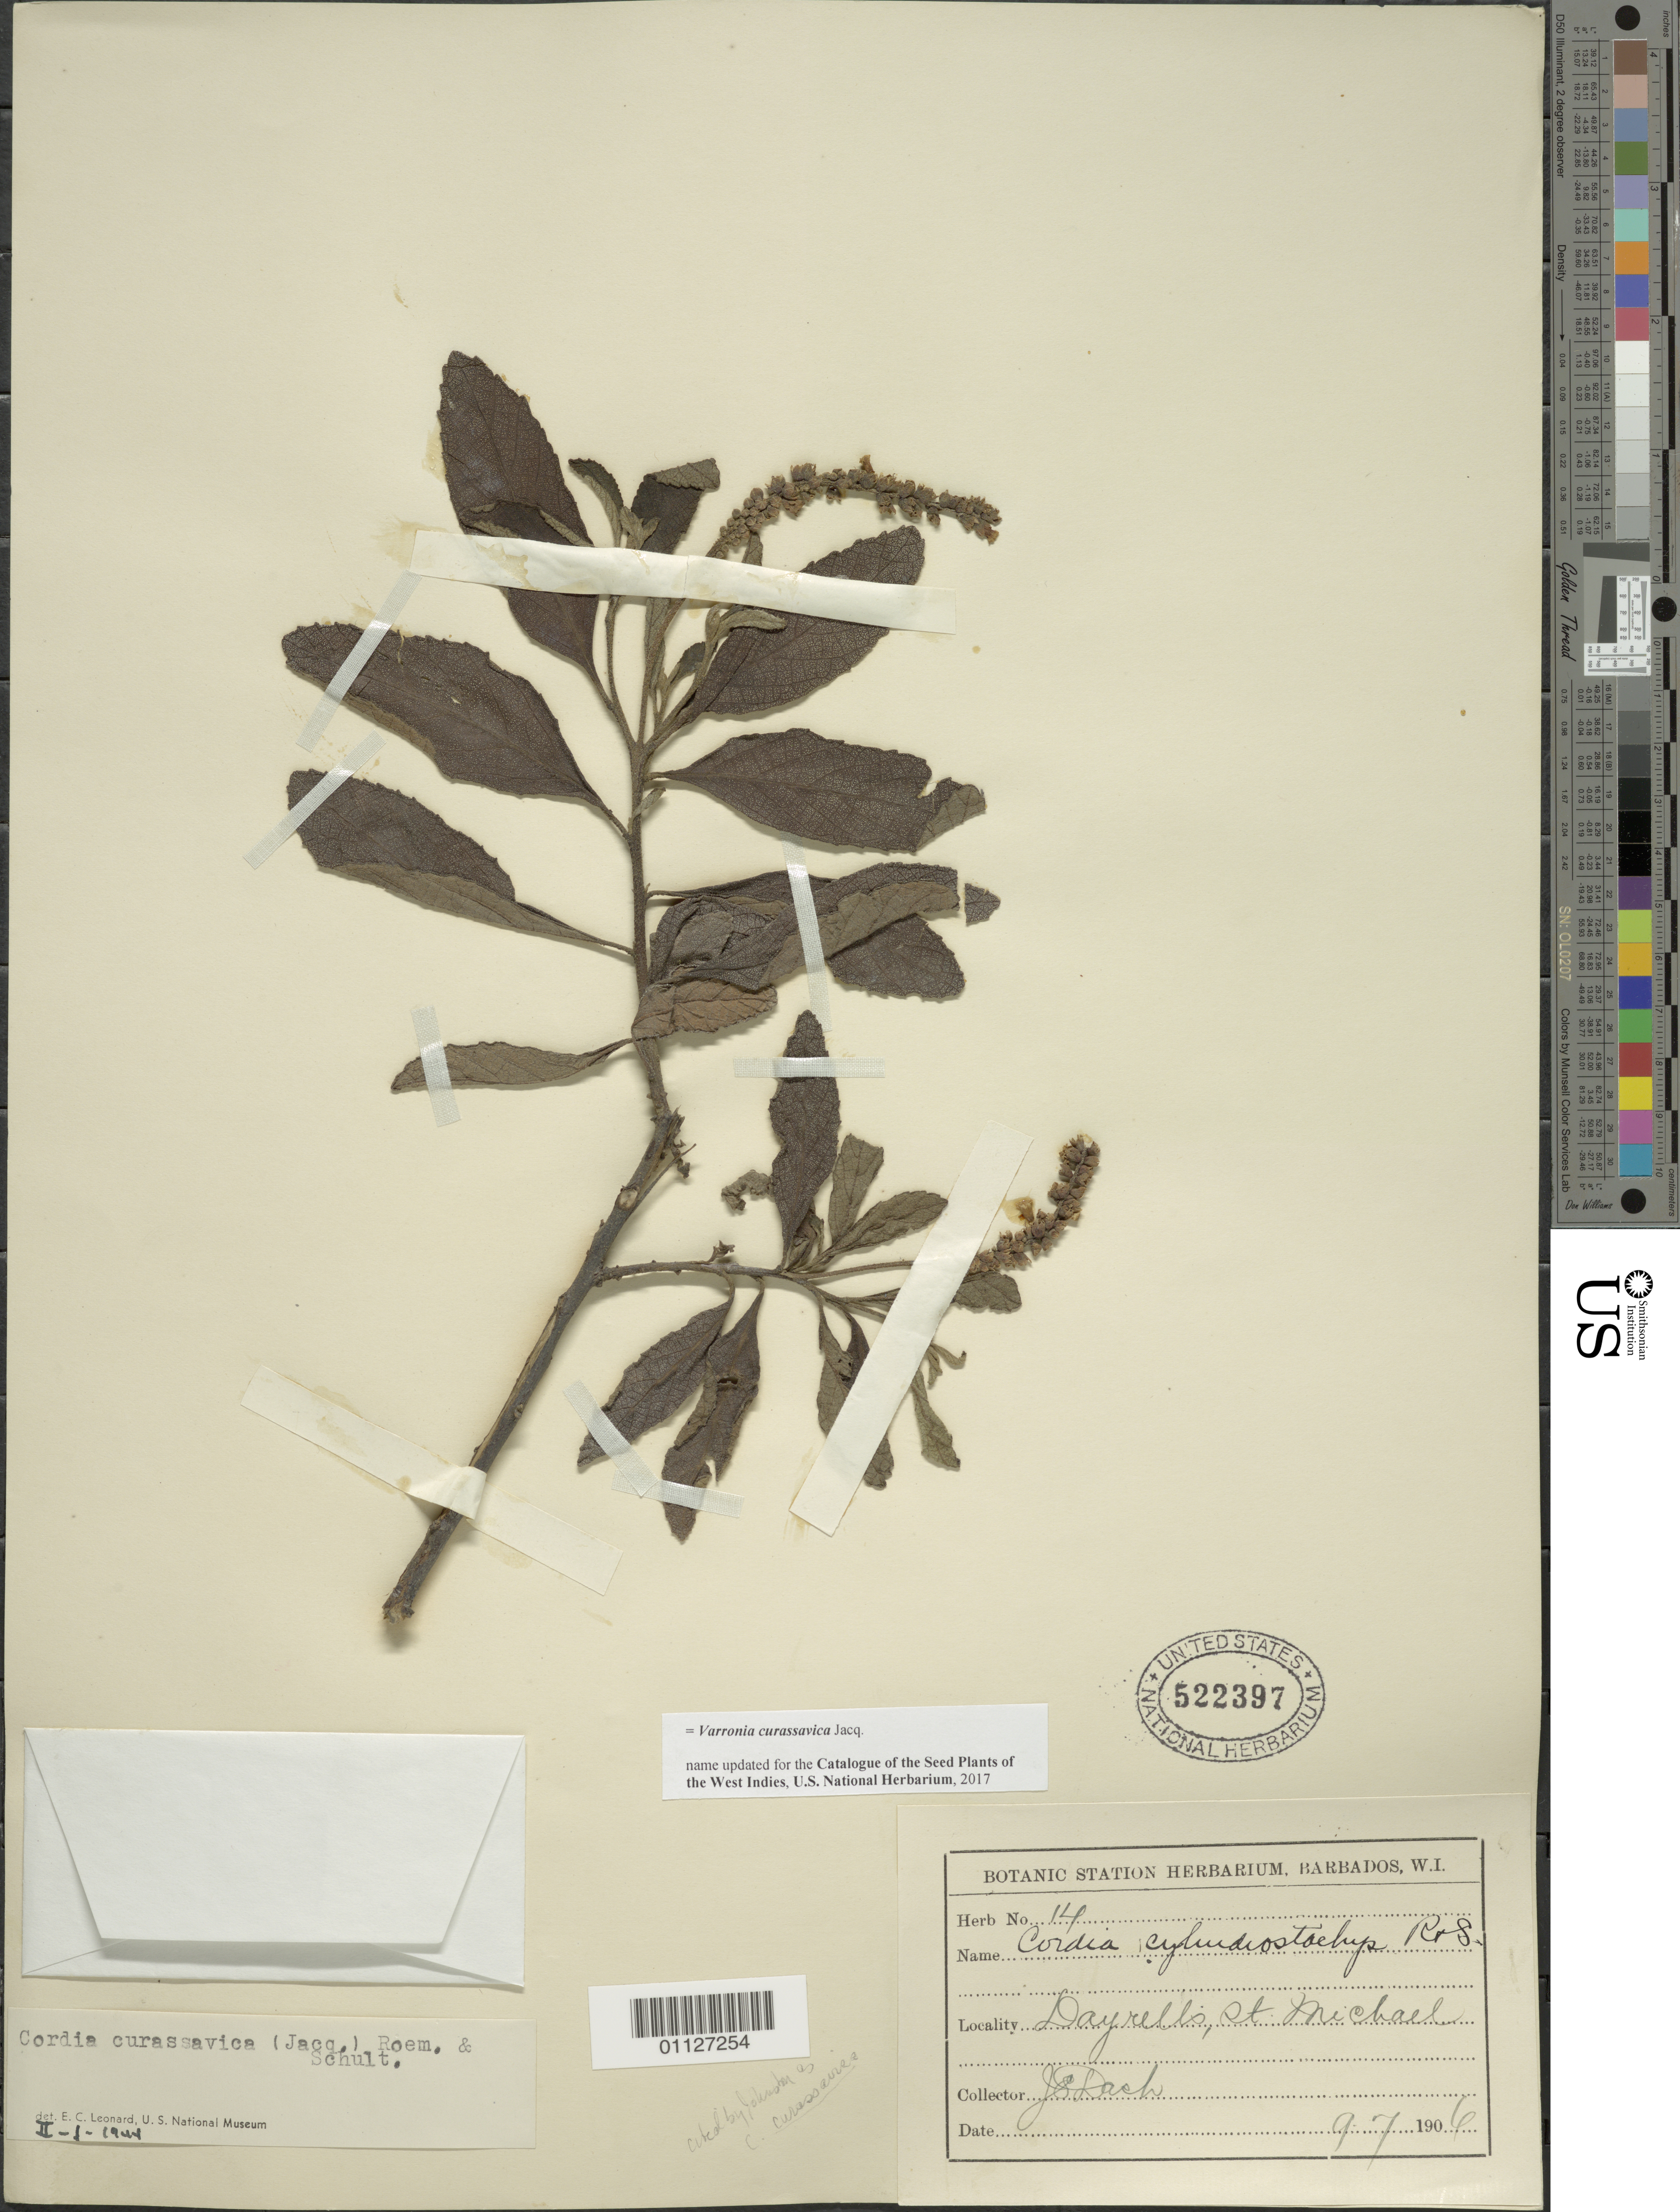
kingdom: Plantae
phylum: Tracheophyta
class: Magnoliopsida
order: Boraginales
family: Cordiaceae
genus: Varronia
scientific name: Varronia curassavica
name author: Jacq.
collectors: J. Dash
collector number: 14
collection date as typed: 09 Jul 1906 or 07 Sep 1906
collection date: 1906-07-09 or 1906-09-07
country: Barbados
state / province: Saint Michael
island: Barbados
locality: dayrells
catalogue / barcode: US 522397